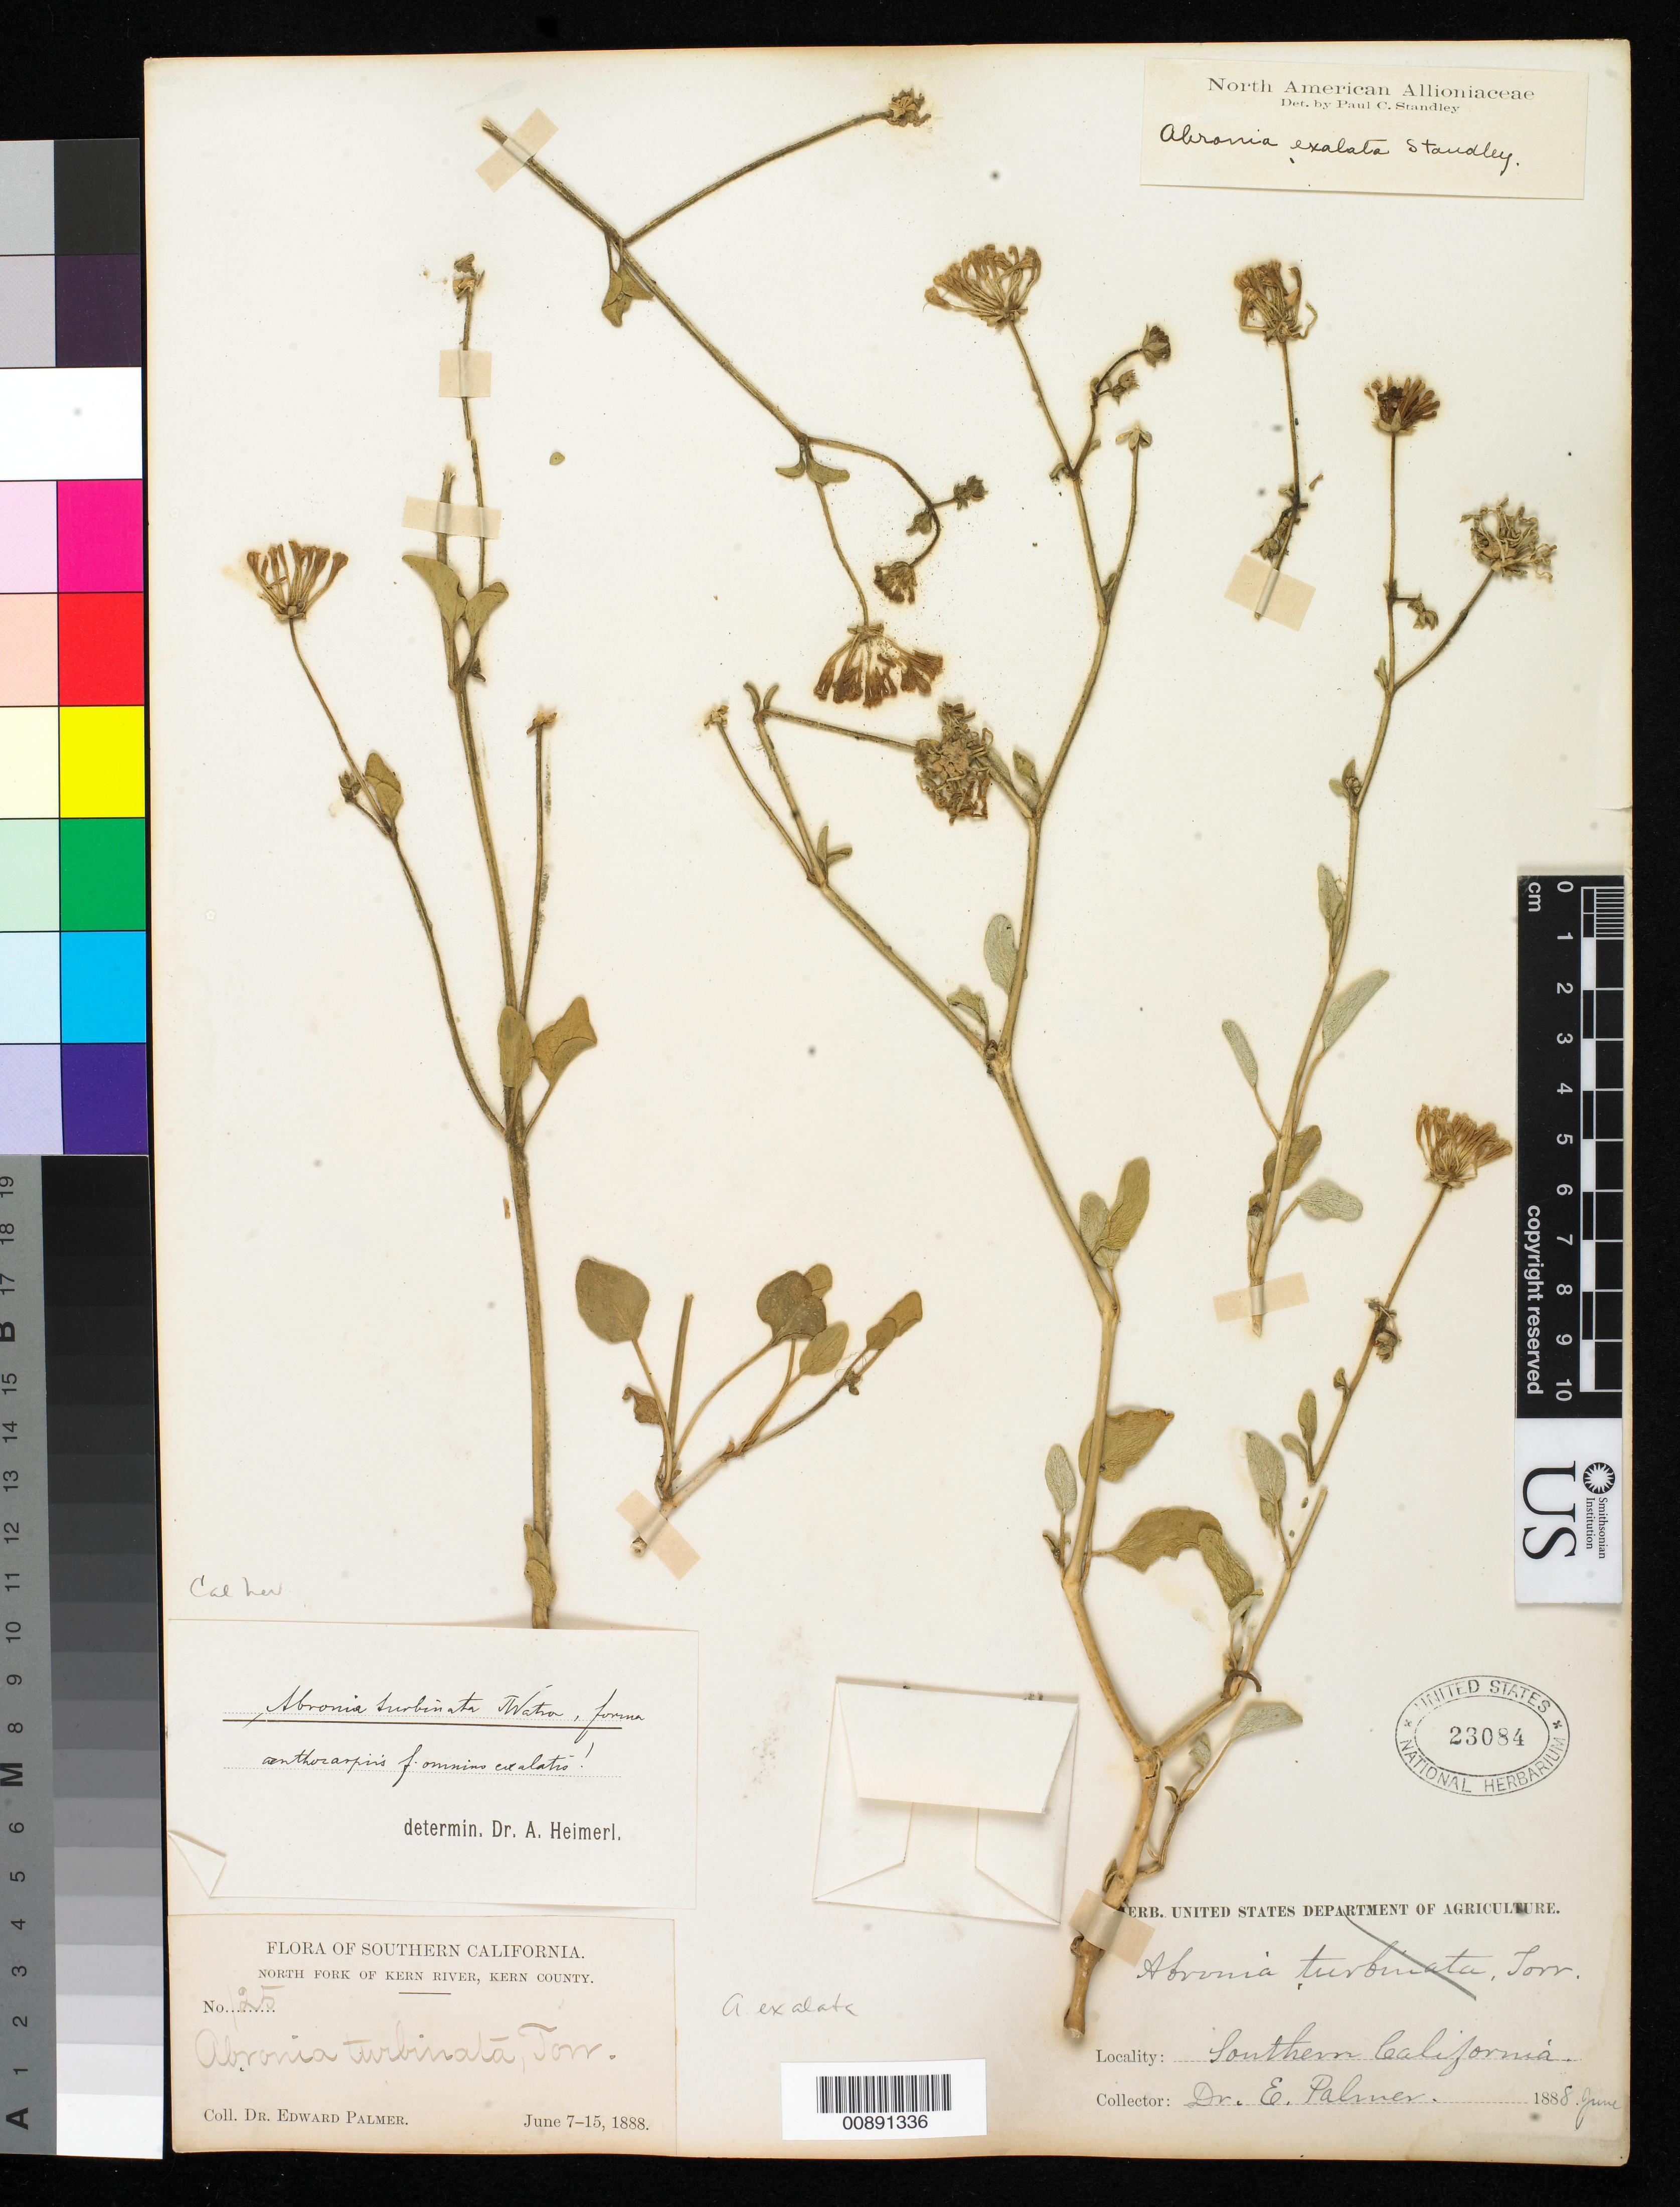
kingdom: Plantae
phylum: Tracheophyta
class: Magnoliopsida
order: Caryophyllales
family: Nyctaginaceae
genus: Abronia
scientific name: Abronia exalata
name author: Standl.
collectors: E. Palmer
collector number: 125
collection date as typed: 07 Jun 1888 to 15 Jun 1888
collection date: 1888-06-07/1888-06-15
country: United States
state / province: California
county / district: Kern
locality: North Fork of Kern River, Kern County, California.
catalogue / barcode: US 23084